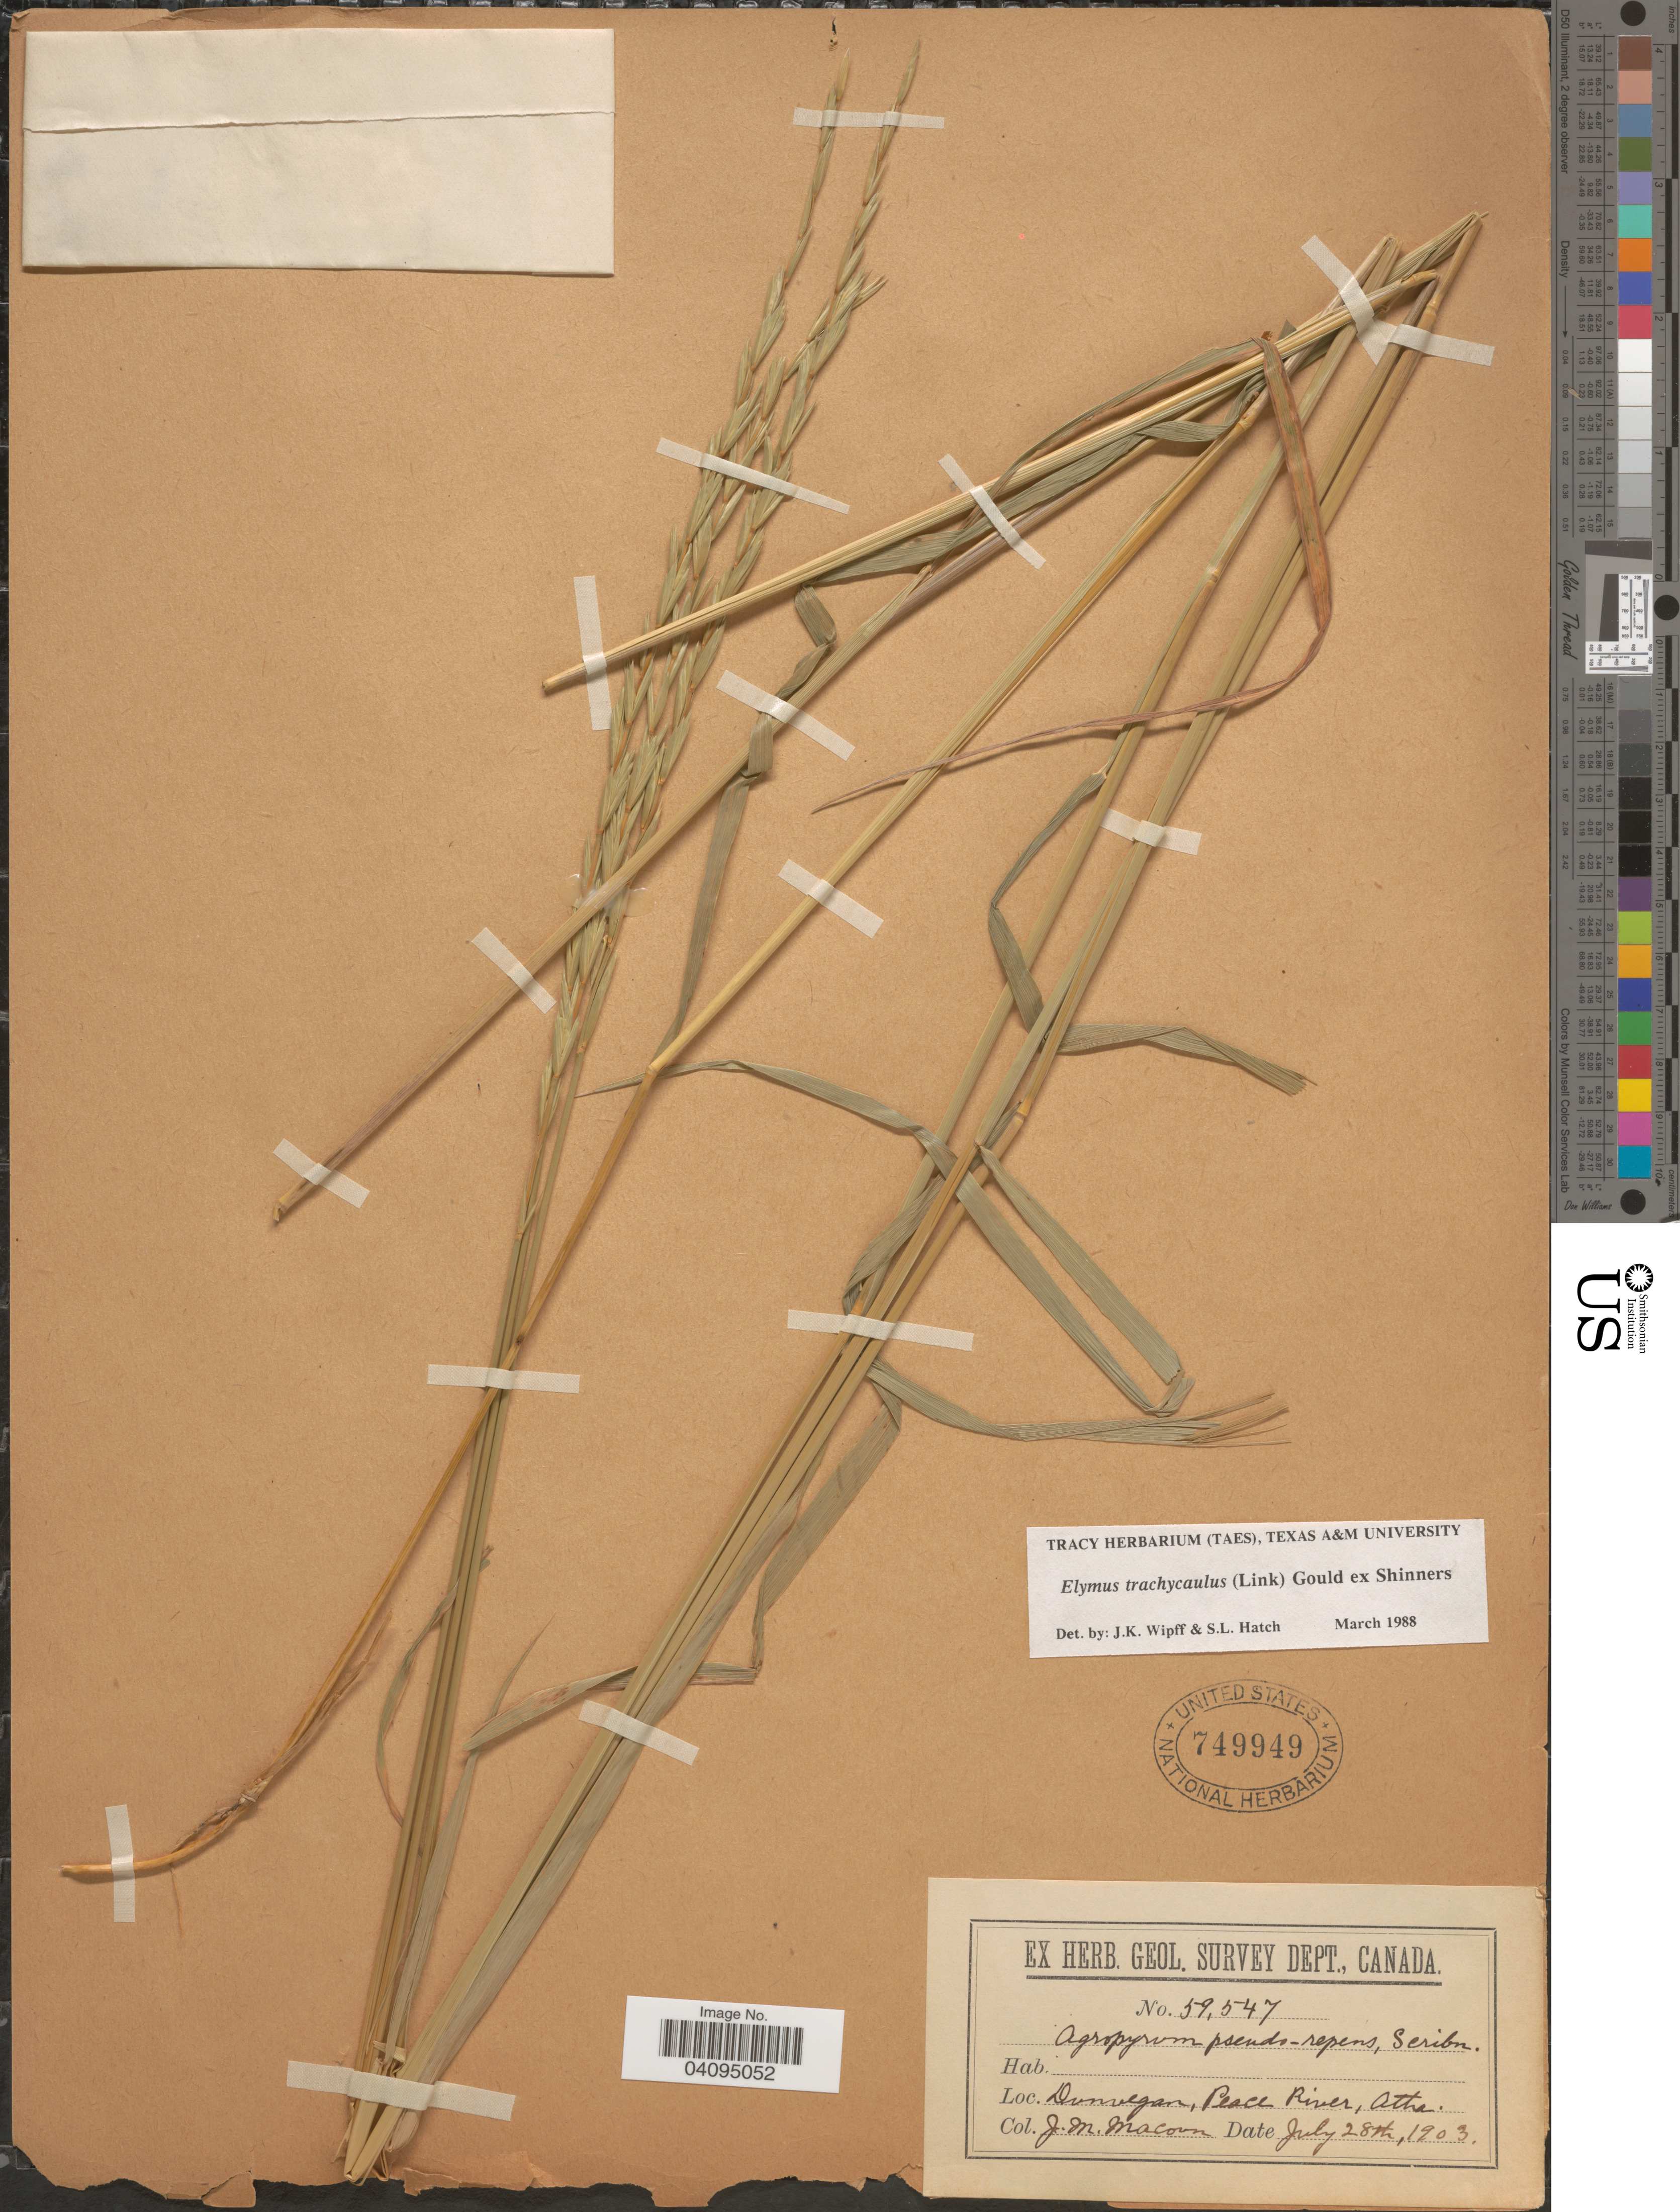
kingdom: Plantae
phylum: Tracheophyta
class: Liliopsida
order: Poales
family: Poaceae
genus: Elymus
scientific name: Elymus trachycaulus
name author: (Link) Gould ex Shinners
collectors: J. M. Macoun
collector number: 59547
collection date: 1903-07-28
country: Canada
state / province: Alberta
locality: Geol. Survey Dept. Dunvegan, Peave River, Atha.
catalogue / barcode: US 749949